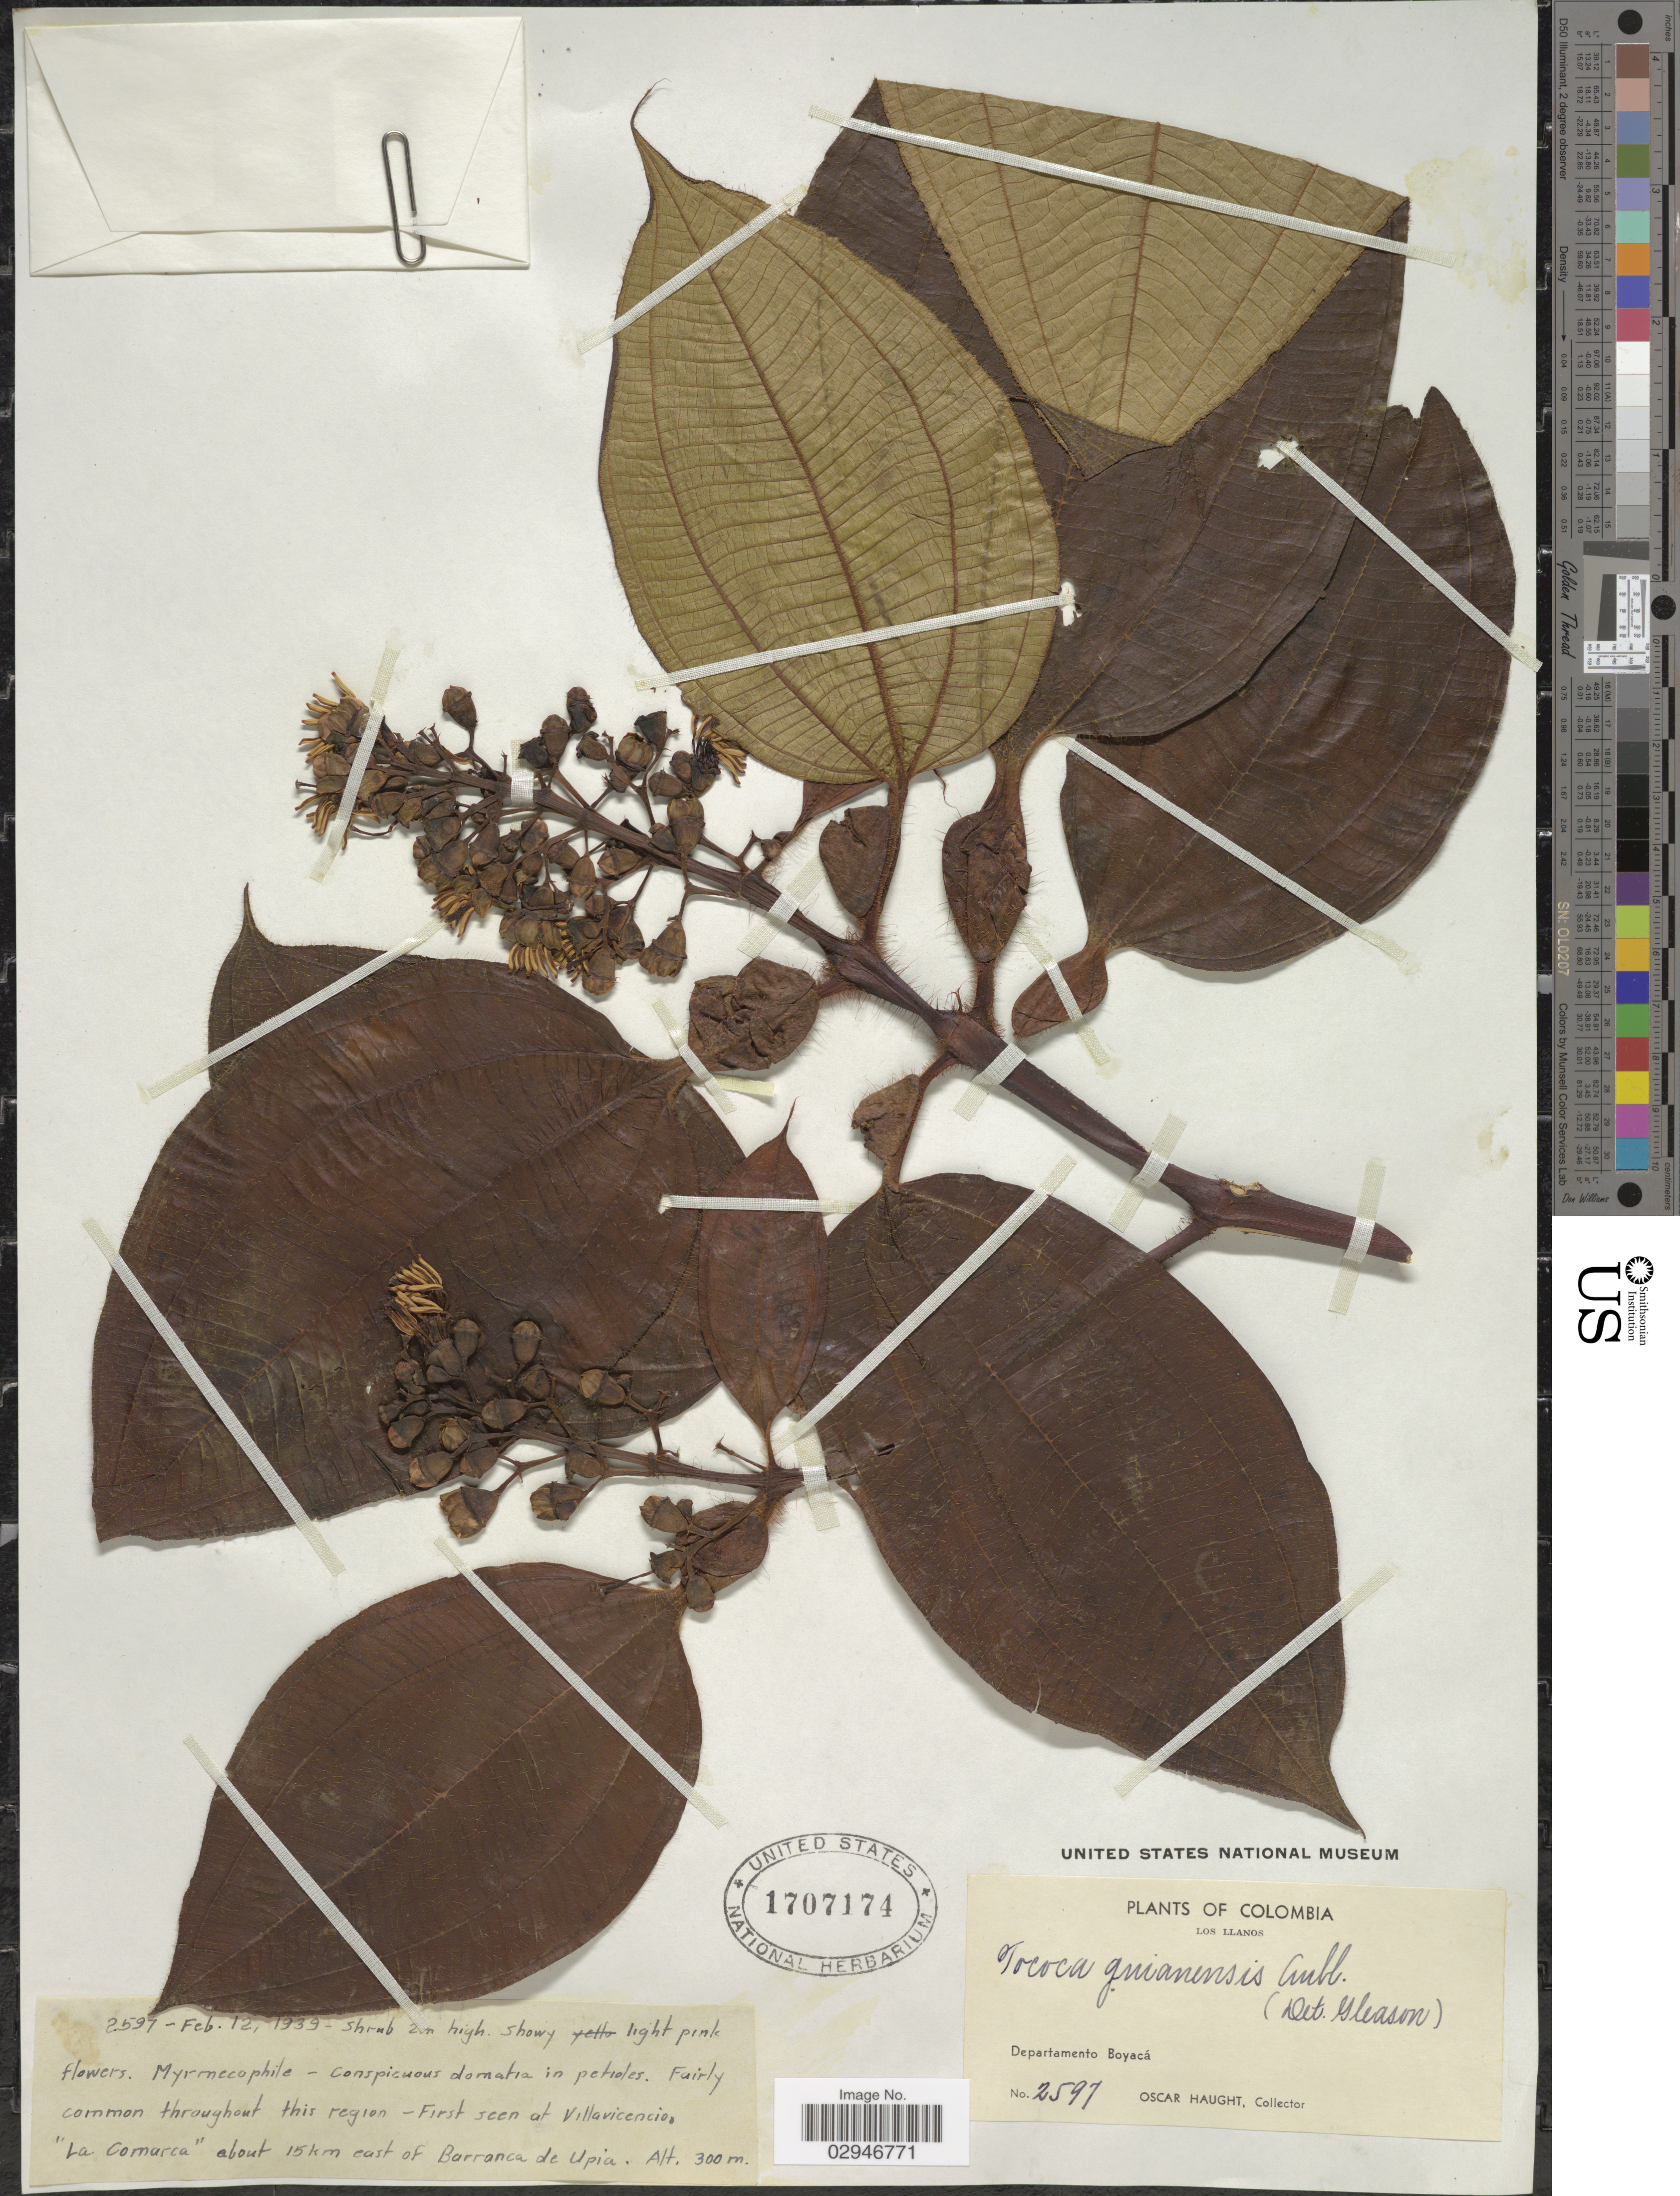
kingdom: Plantae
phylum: Tracheophyta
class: Magnoliopsida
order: Myrtales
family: Melastomataceae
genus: Tococa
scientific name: Tococa guianensis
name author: Aubl.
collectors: O. L. Haught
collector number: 2597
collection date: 1939-02-12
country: Colombia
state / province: Boyacá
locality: Los Llanos. Departamento Boyacá. At Villavicencio, "La Comarca" about 15 km east of Barranca de Upia.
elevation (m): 300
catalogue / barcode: US 1707174